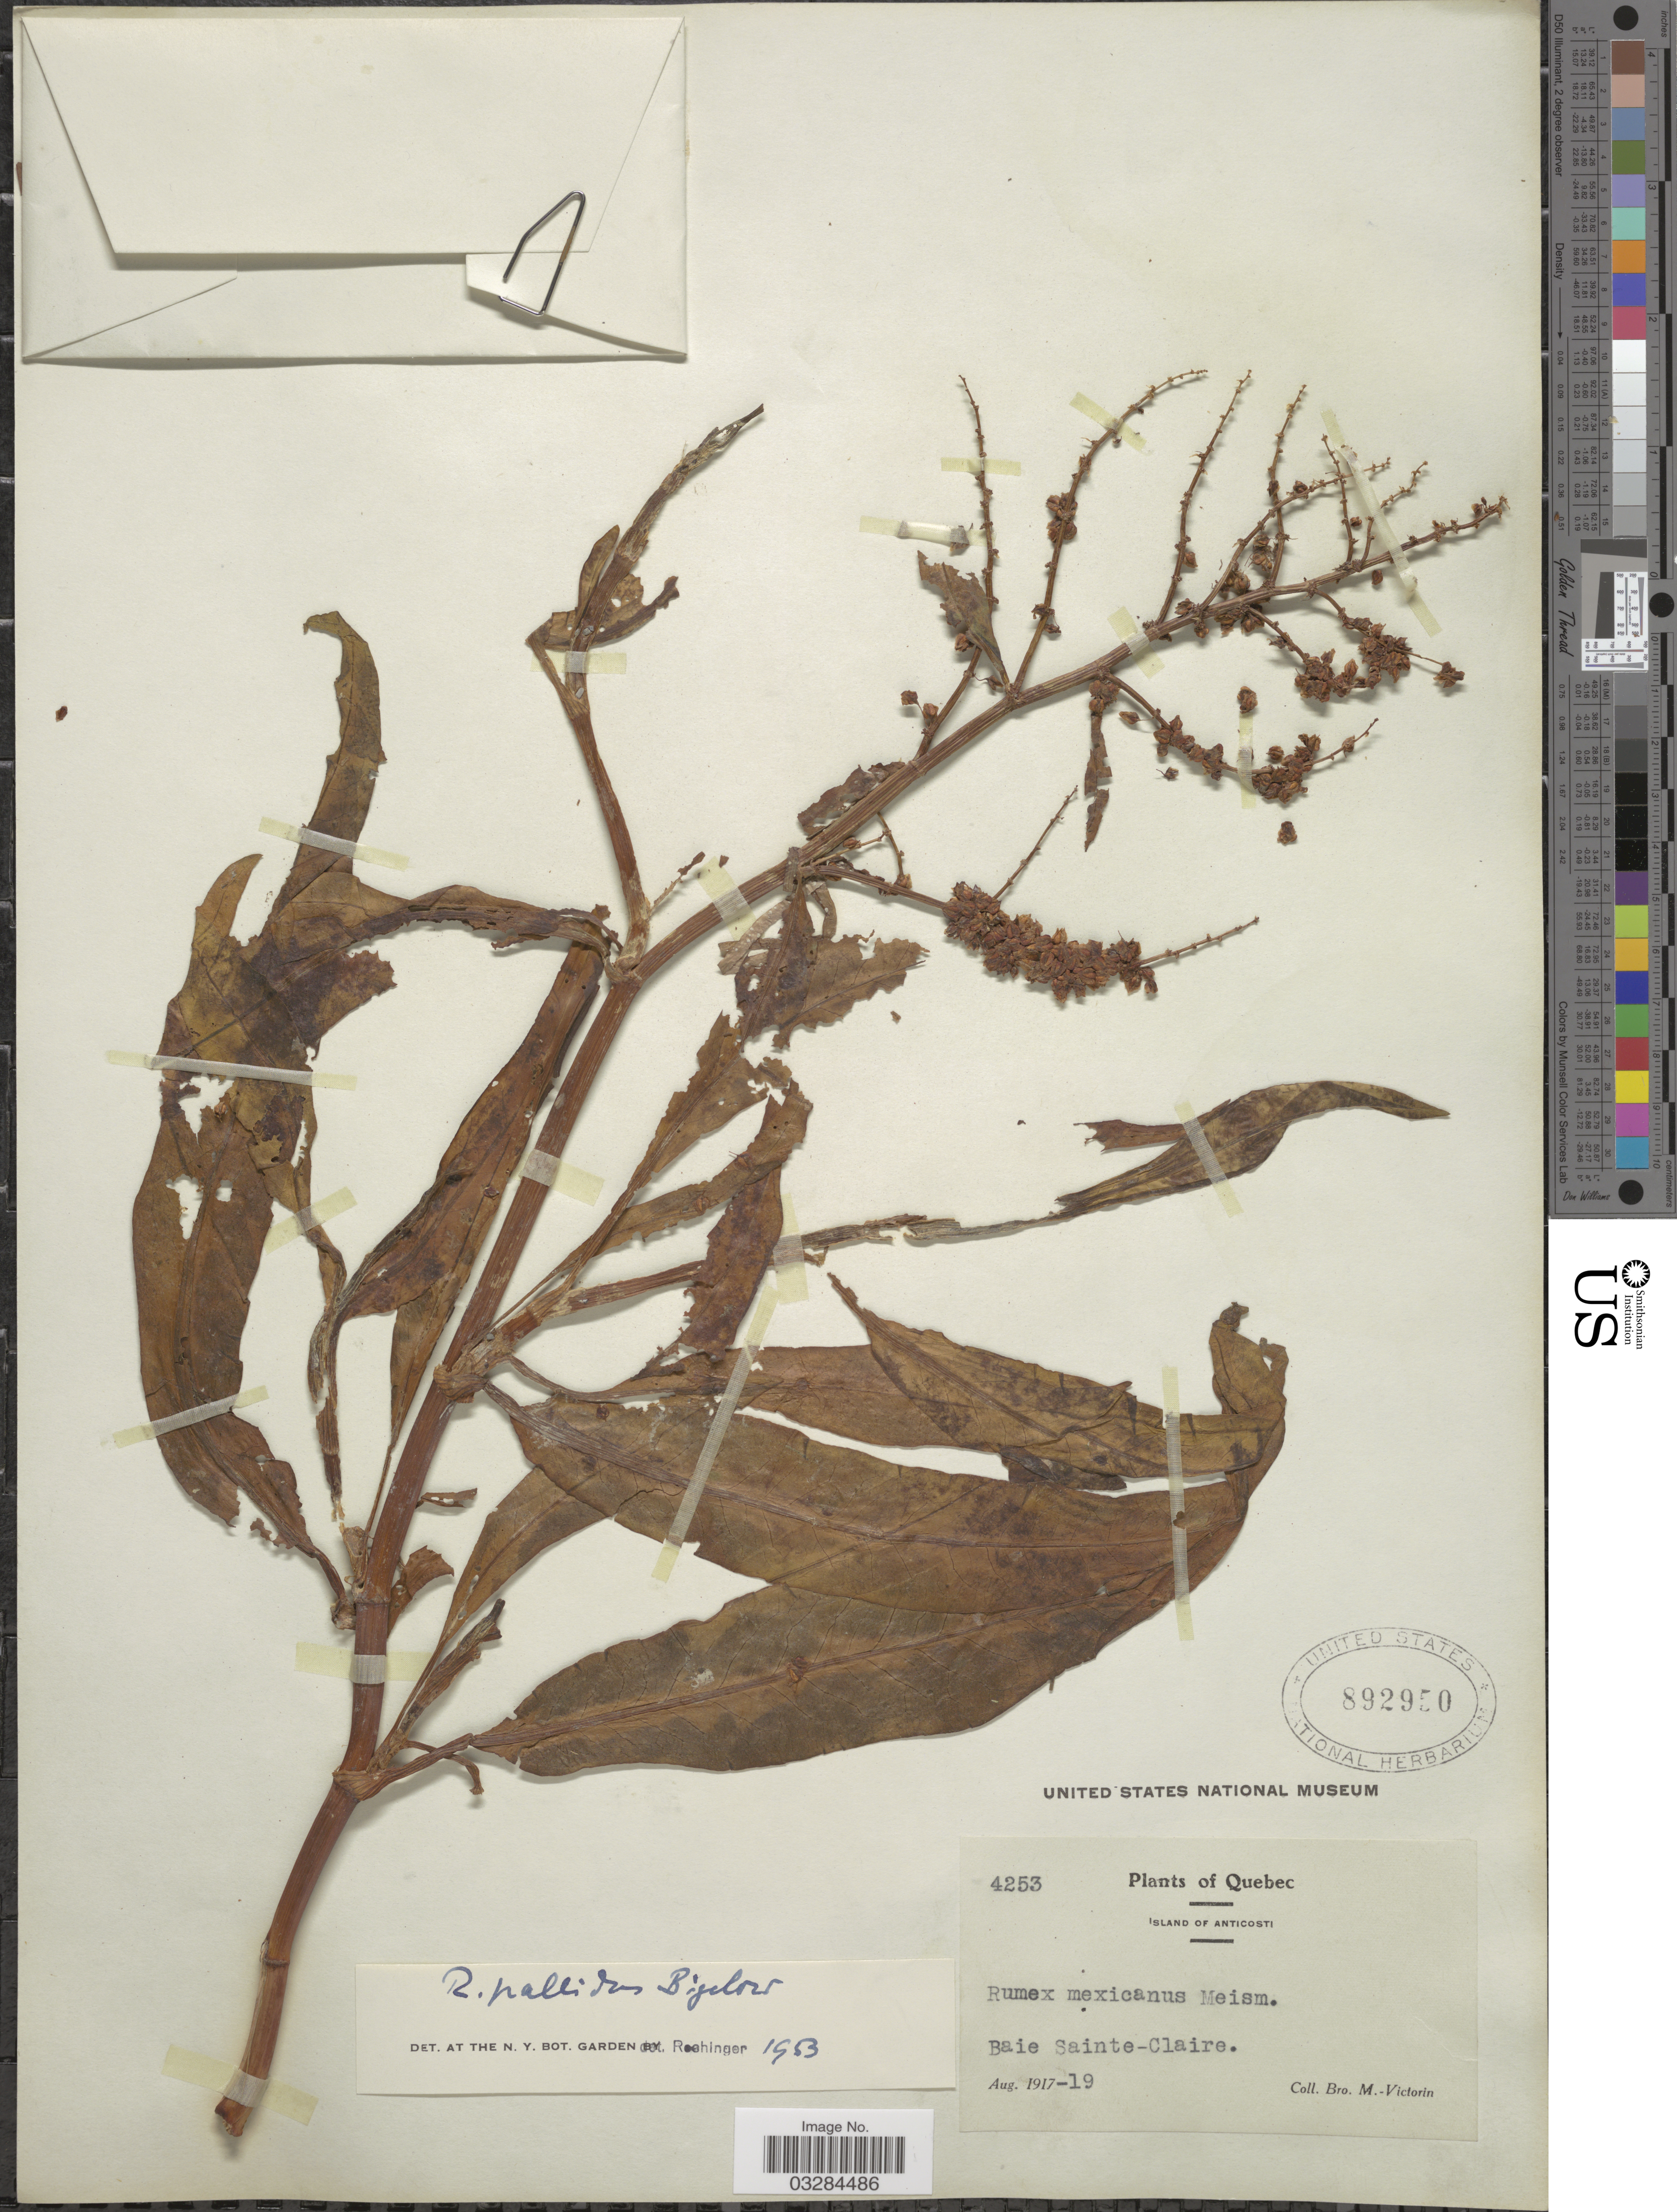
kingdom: Plantae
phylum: Tracheophyta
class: Magnoliopsida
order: Caryophyllales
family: Polygonaceae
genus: Rumex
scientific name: Rumex pallidus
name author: Bigelow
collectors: Fr. Marie-Victorin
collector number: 4253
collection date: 1917-08/1919-08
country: Canada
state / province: Quebec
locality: Island of Anticosti, Baie Sainte-Claire.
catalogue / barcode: US 892950